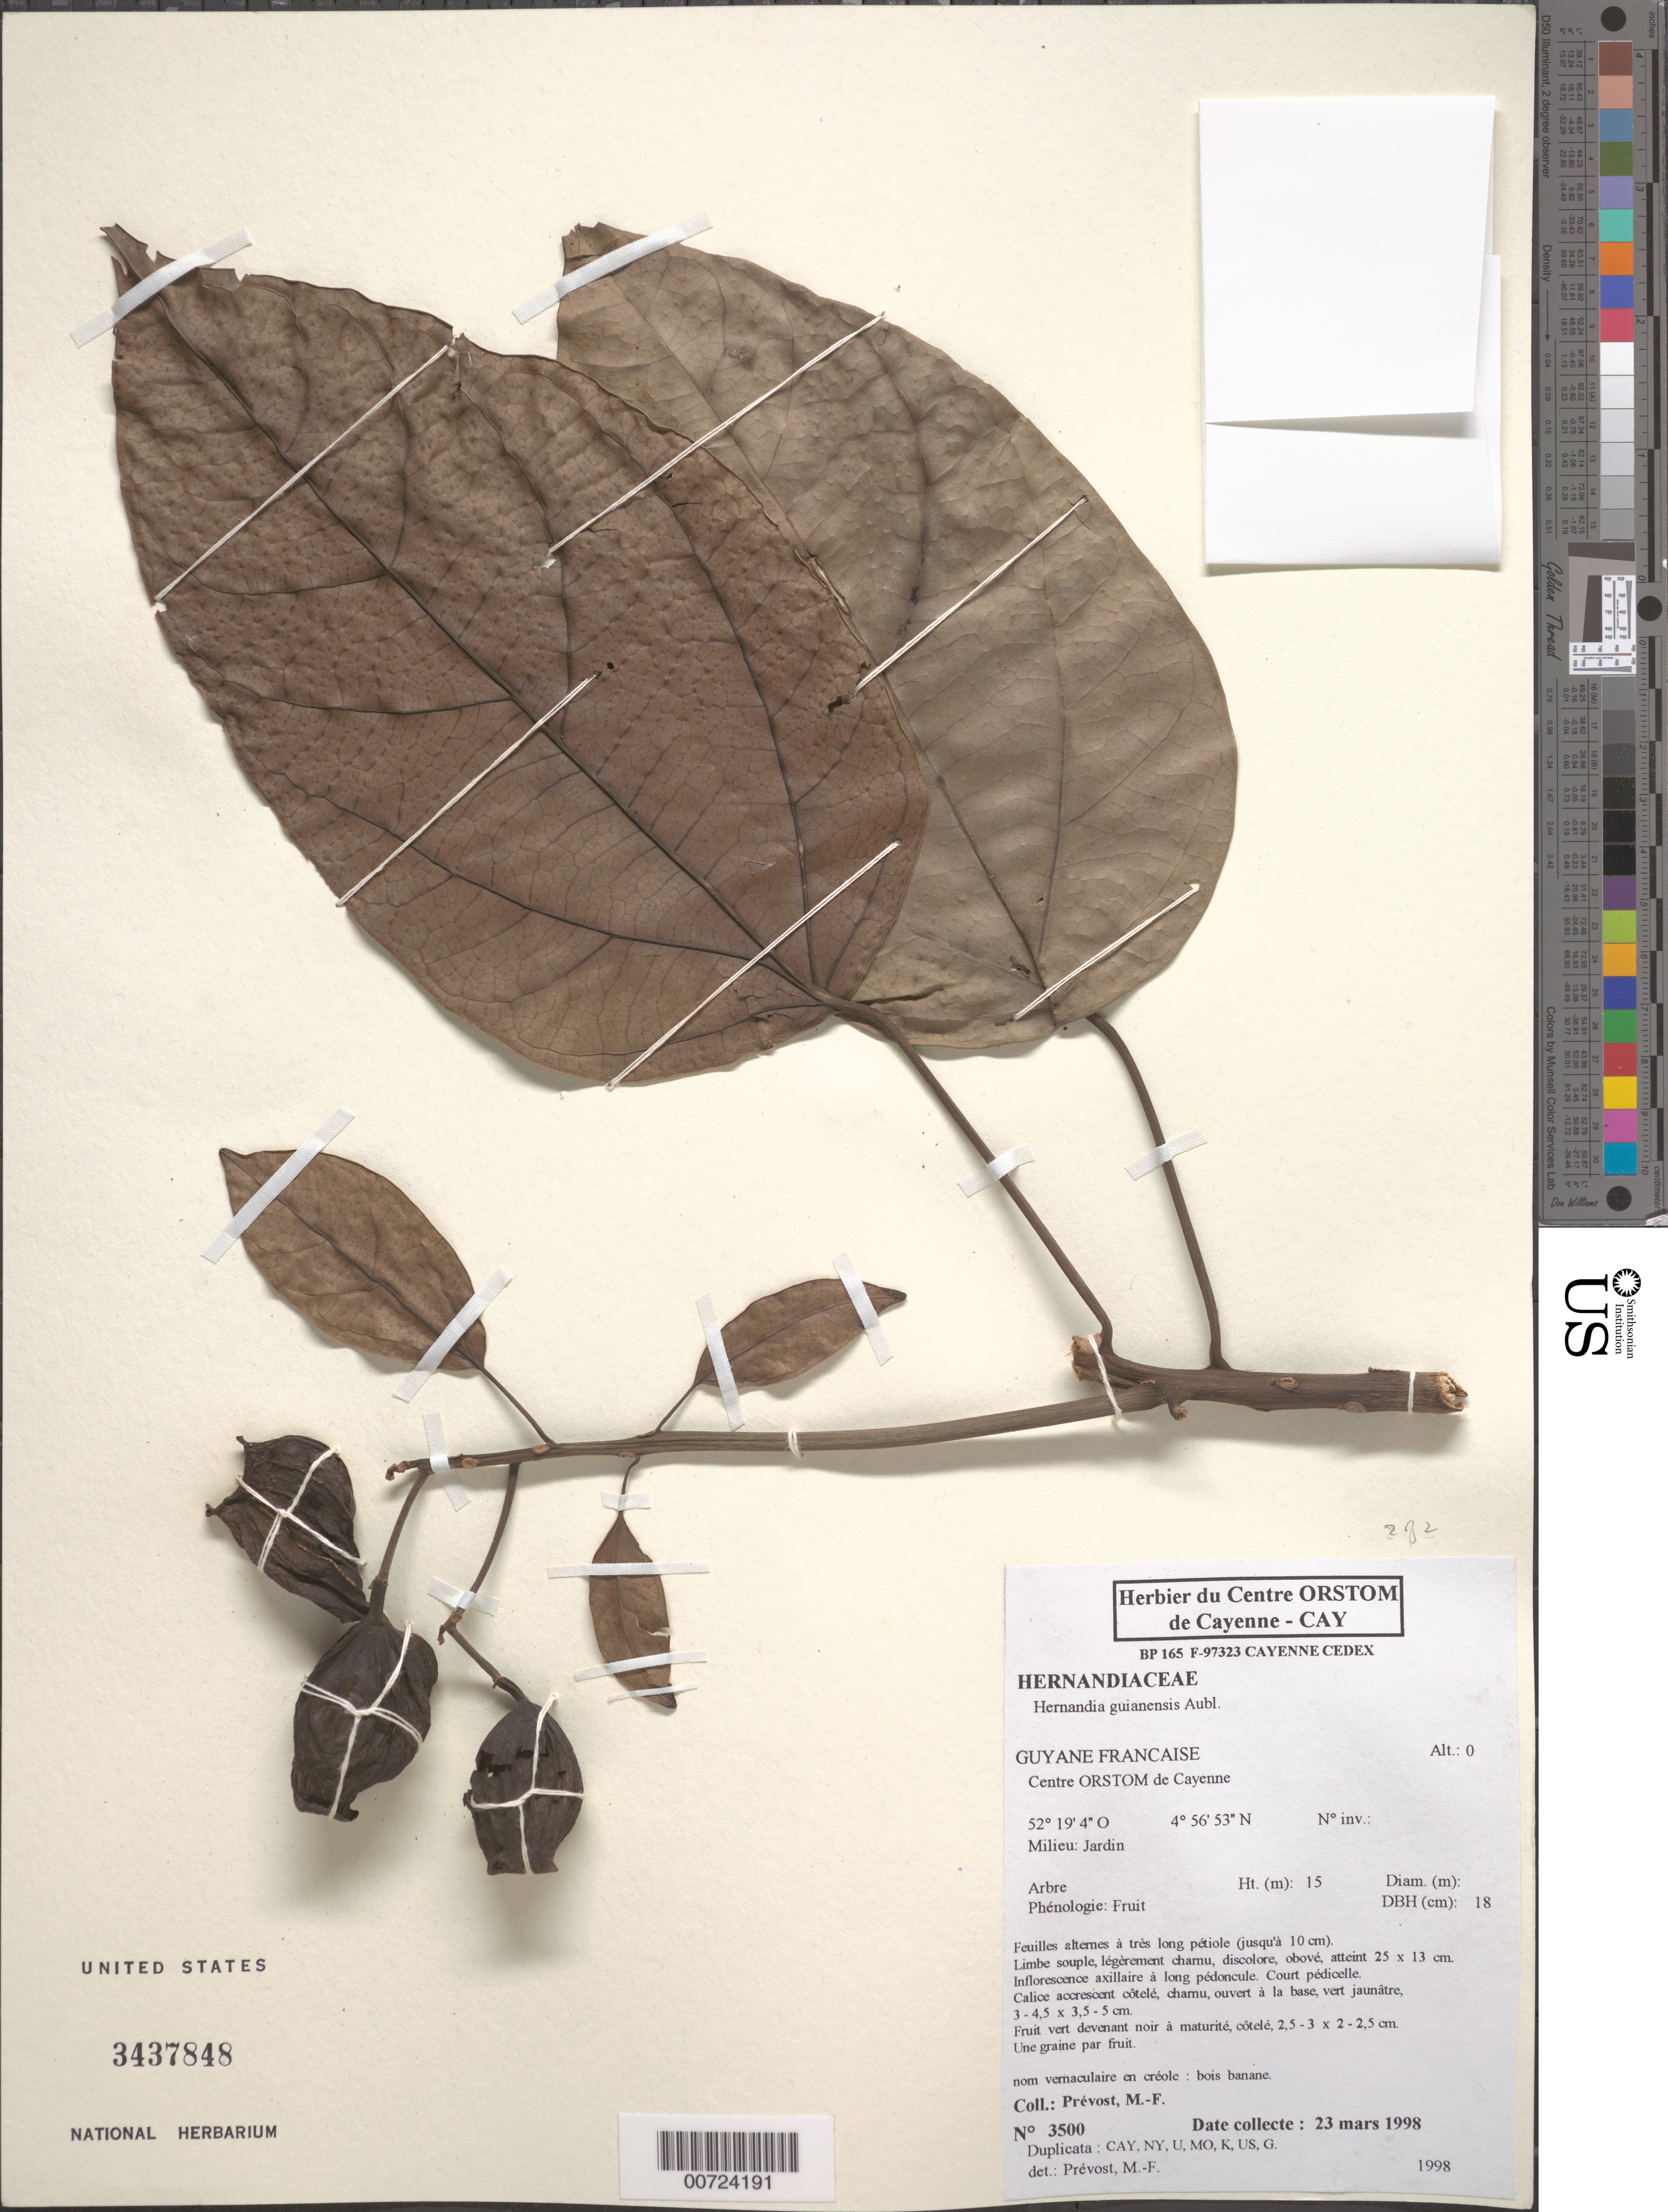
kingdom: Plantae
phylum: Tracheophyta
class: Magnoliopsida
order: Laurales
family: Hernandiaceae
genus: Hernandia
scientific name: Hernandia guianensis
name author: Aubl.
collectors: M. Prévost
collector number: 3500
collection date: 1998-03-23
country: French Guiana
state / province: Cayenne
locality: Guyane Francaise. Centre ORSTOM de Cayenne.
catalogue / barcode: US 3437848